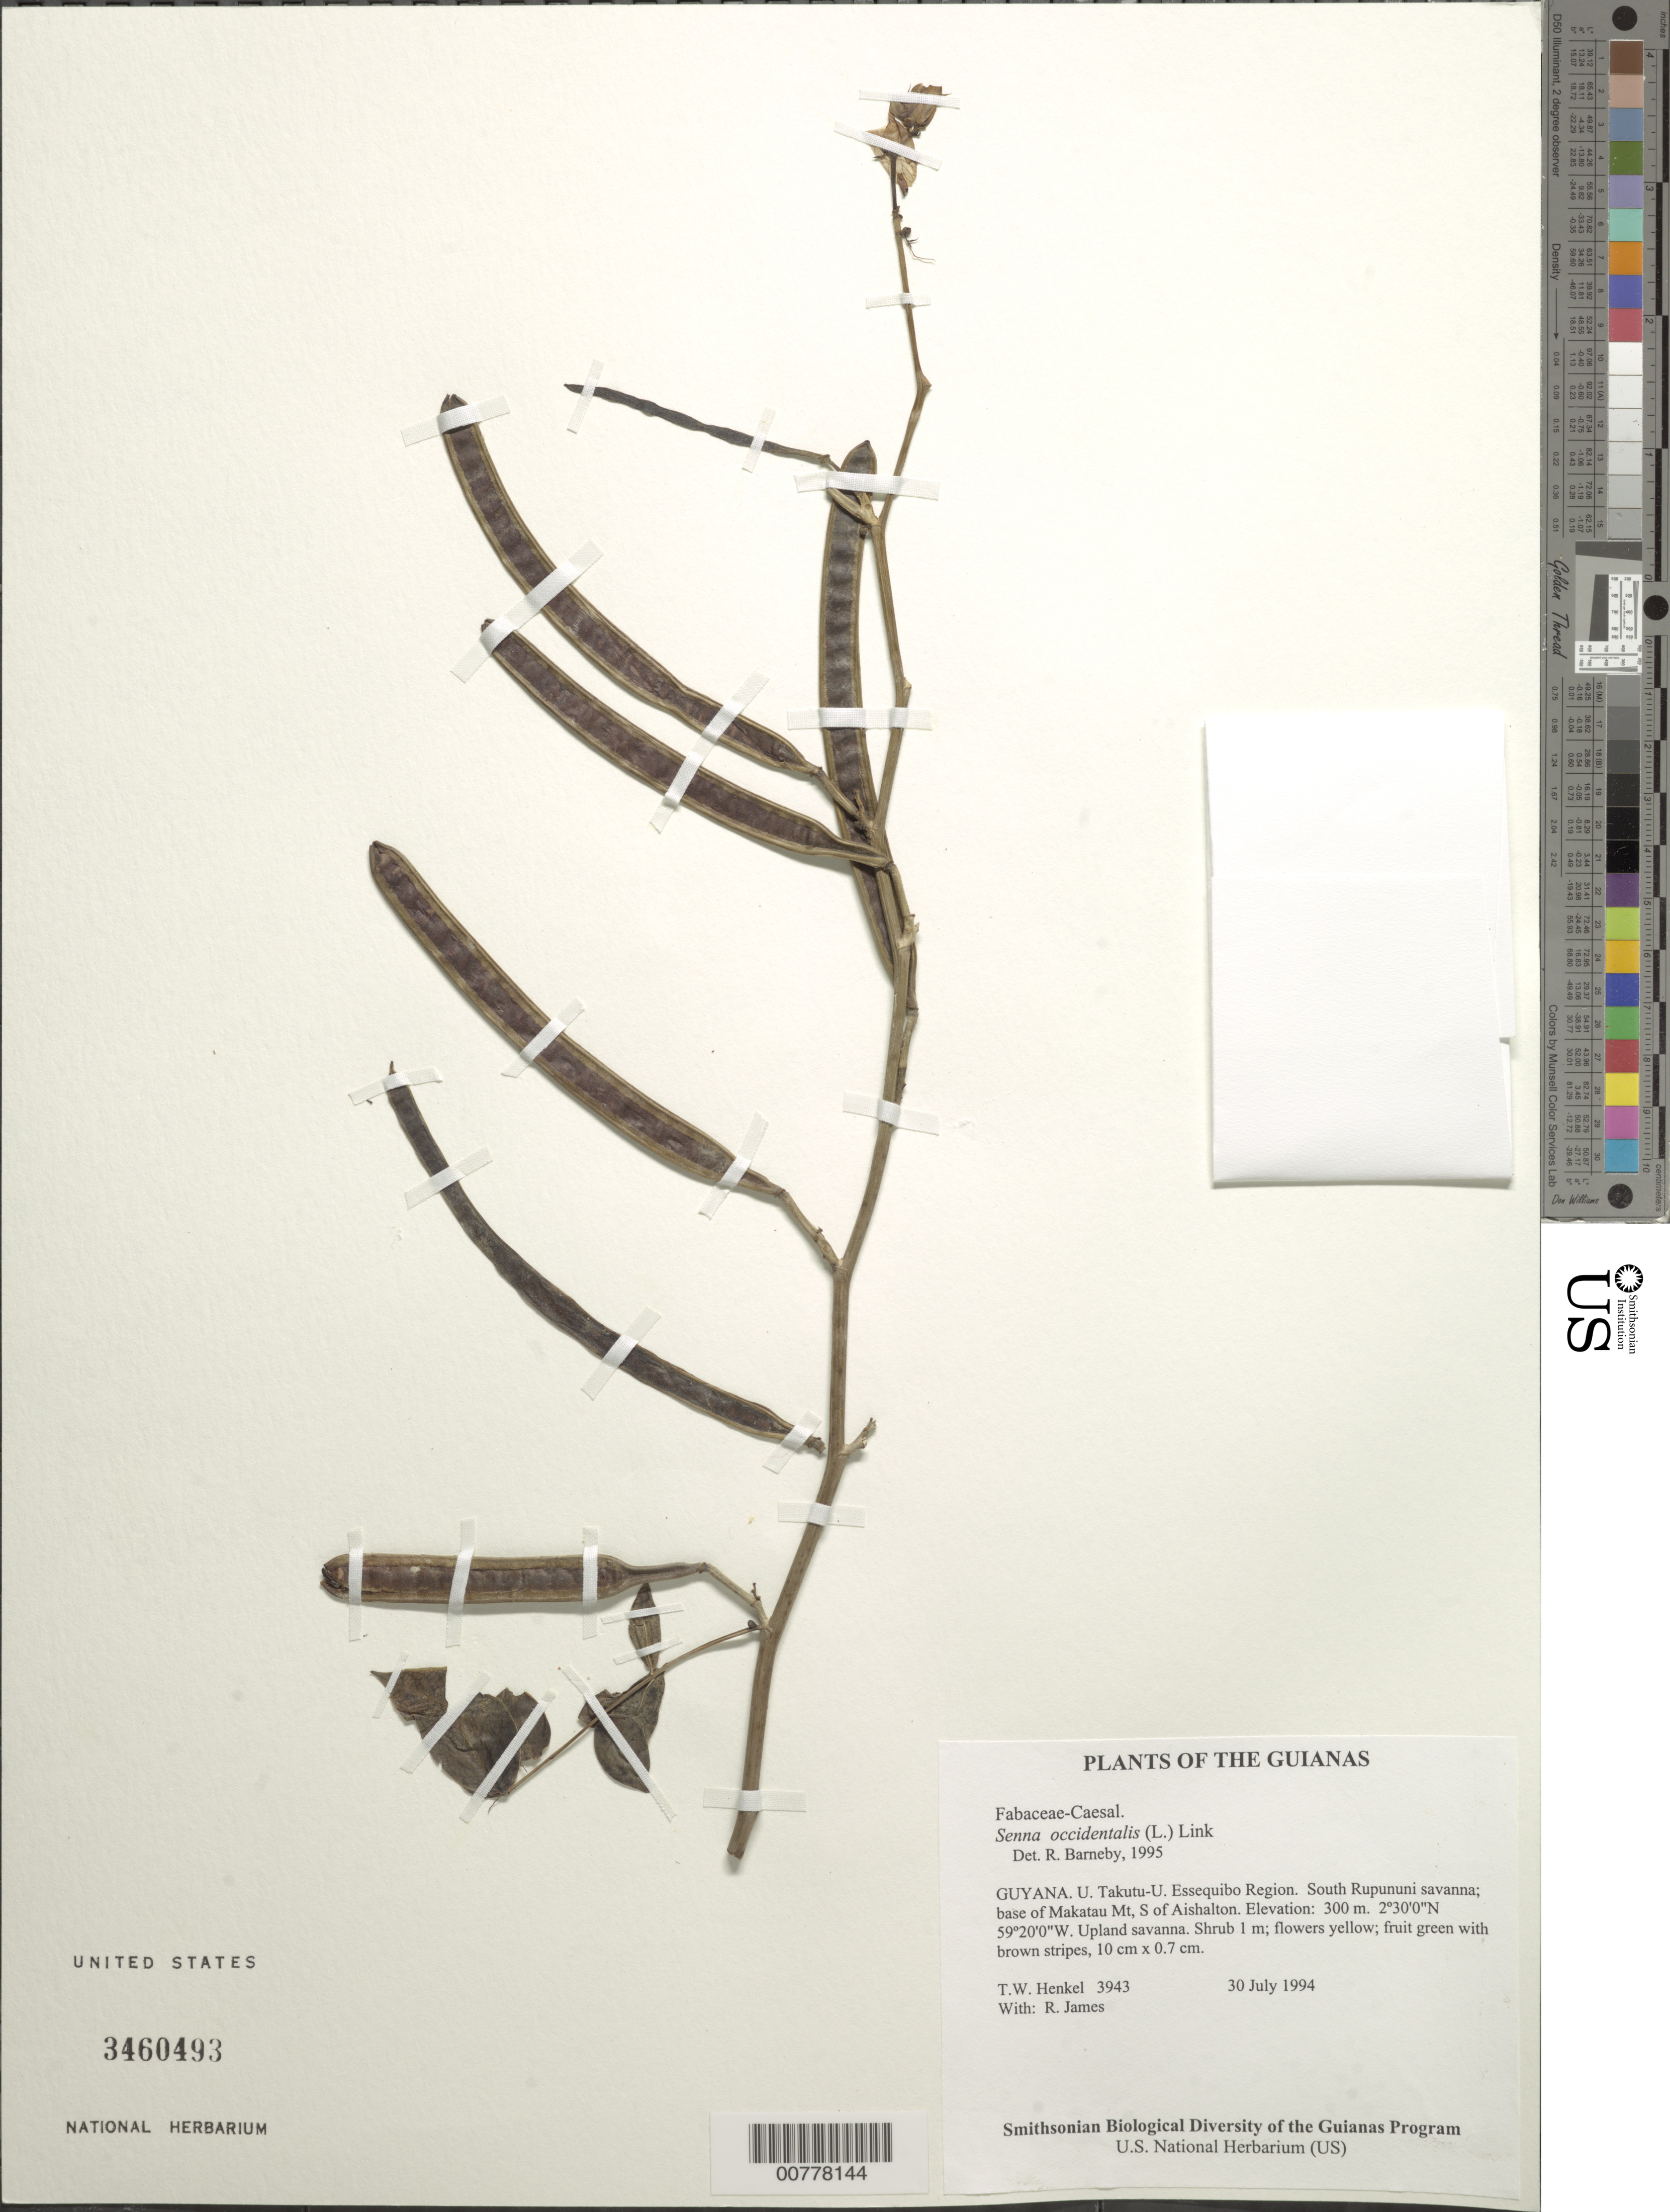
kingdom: Plantae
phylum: Tracheophyta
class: Magnoliopsida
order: Fabales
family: Fabaceae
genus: Senna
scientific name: Senna occidentalis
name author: (L.) Link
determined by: Barneby, Rupert C., (NY)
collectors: T. Henkel & R. James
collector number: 3943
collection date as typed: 30 July 1994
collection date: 1994-07-30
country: Guyana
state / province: U. Takutu-U. Essequibo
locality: South Rupununi savanna; base of Makatau Mt, S of Aishalton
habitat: Upland savanna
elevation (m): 300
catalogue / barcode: US 3460493